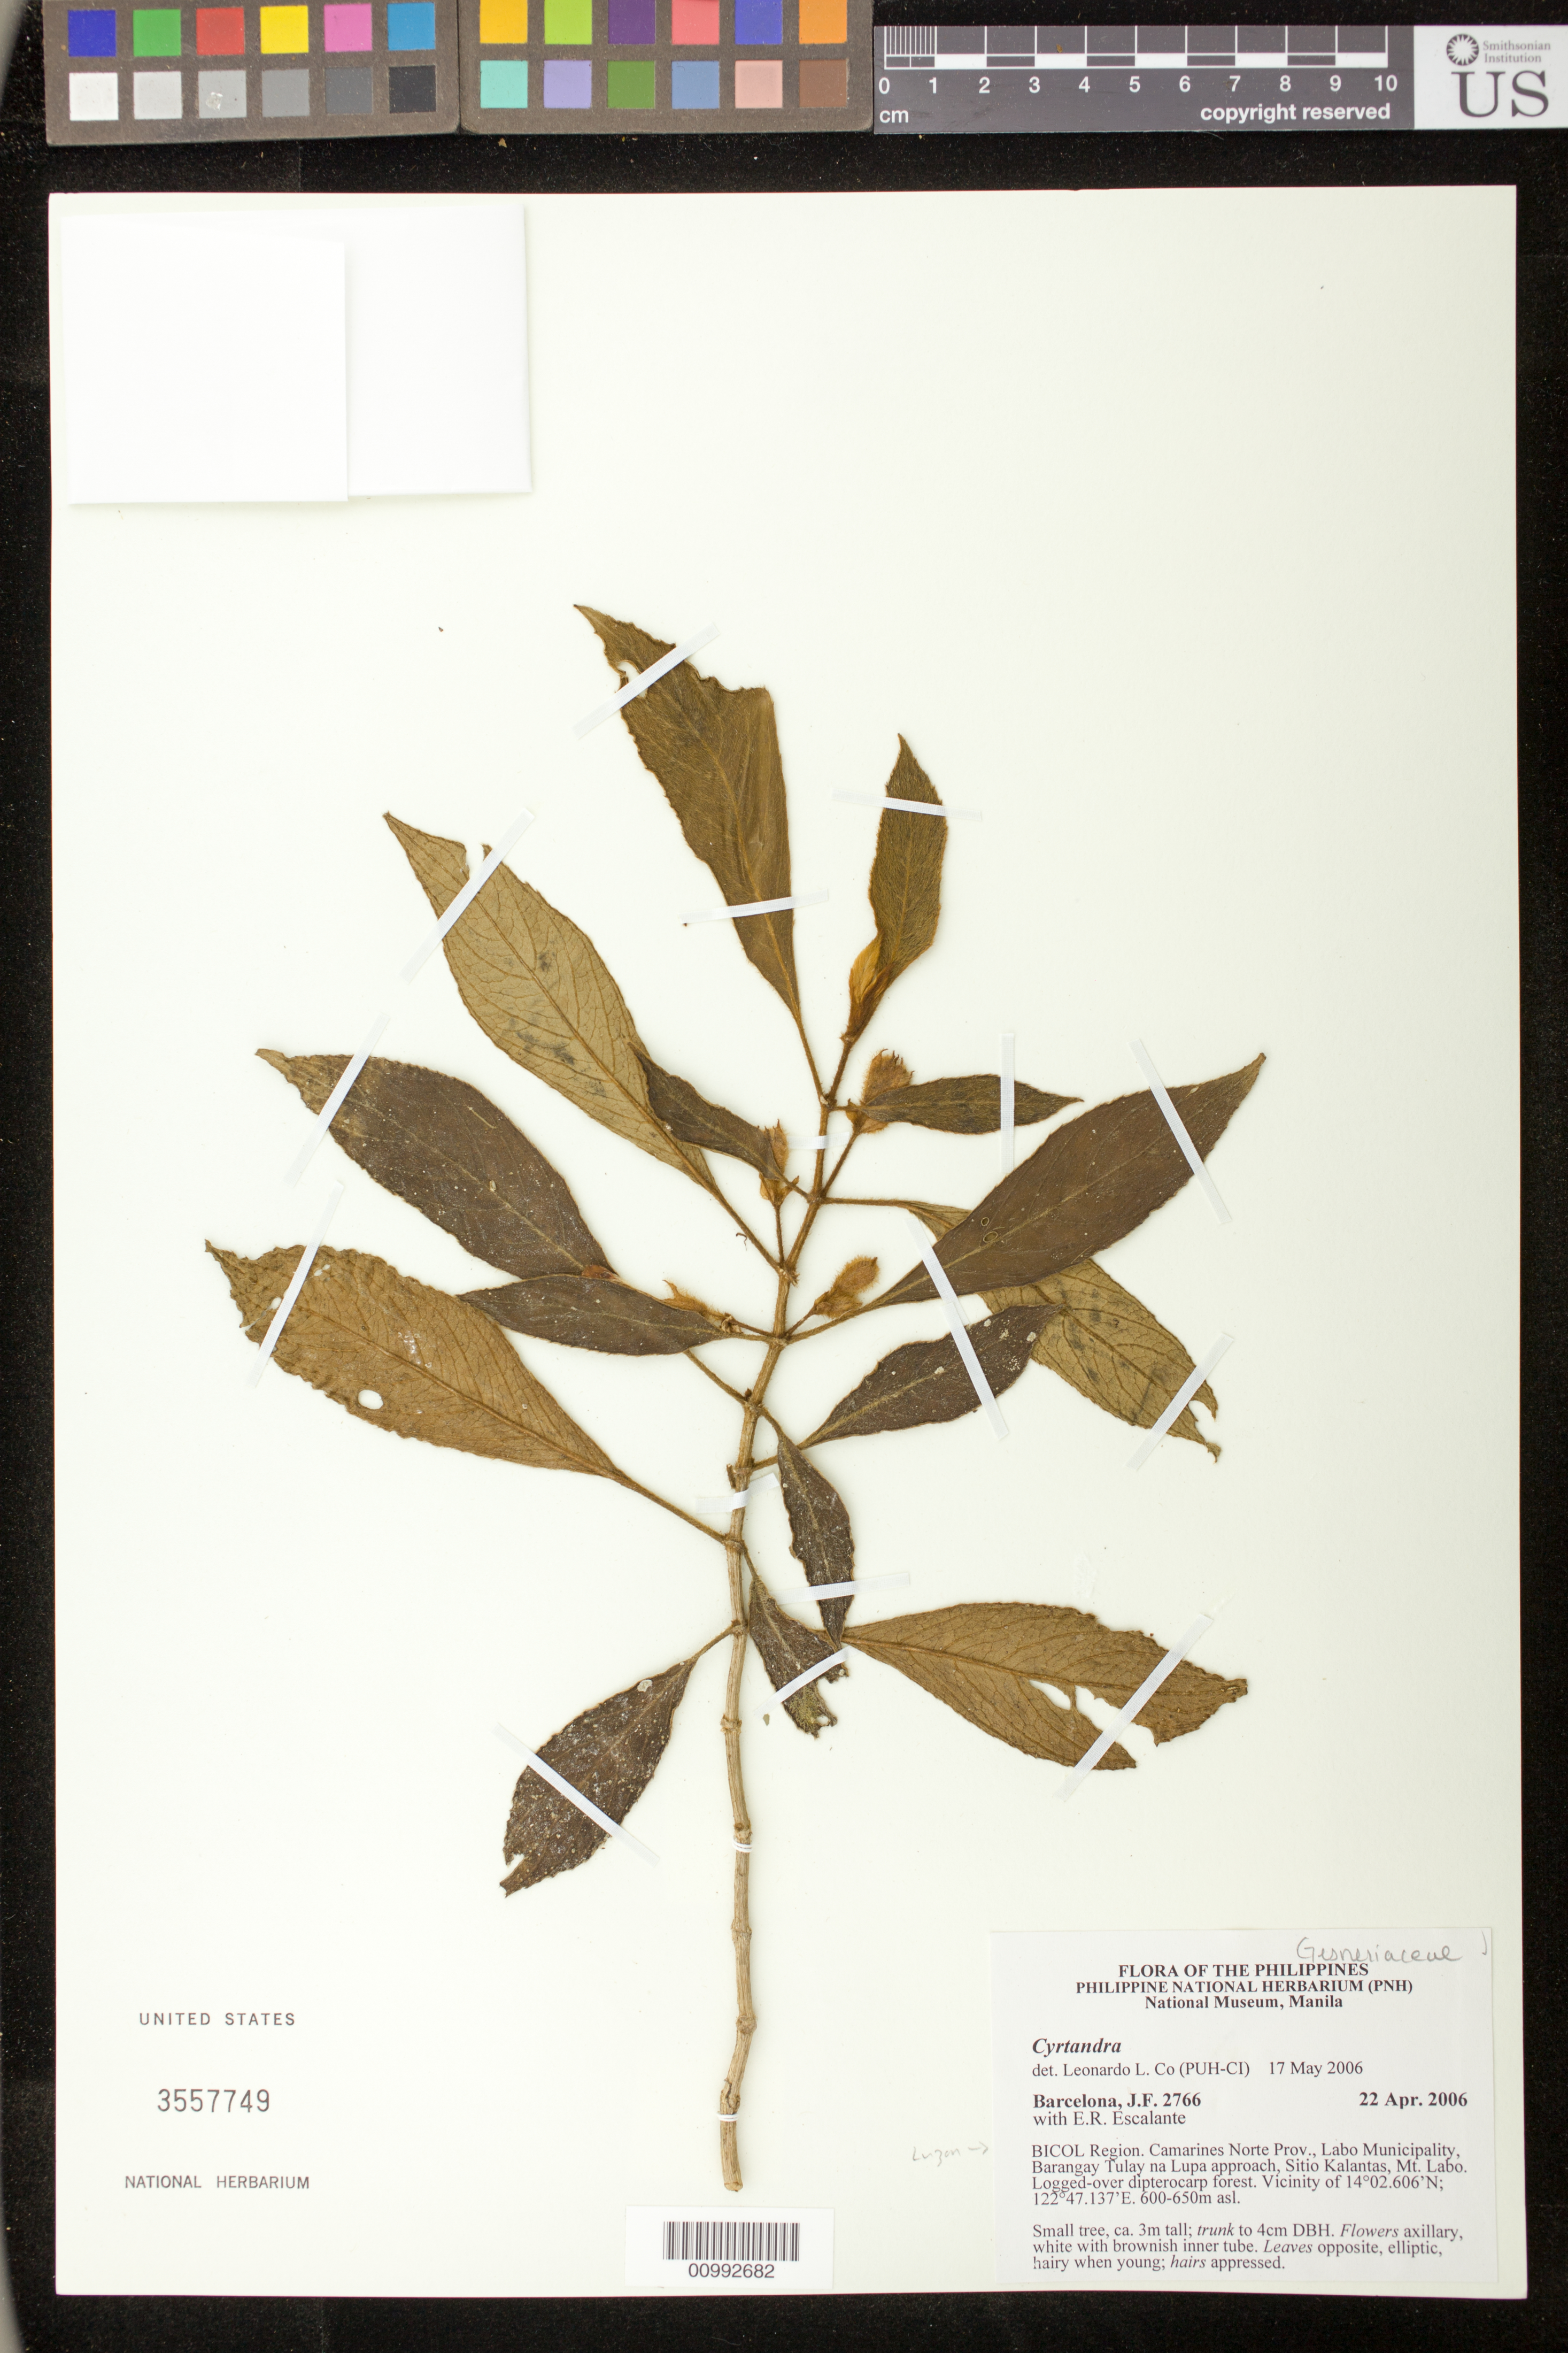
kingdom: Plantae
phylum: Tracheophyta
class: Magnoliopsida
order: Lamiales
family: Gesneriaceae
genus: Cyrtandra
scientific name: Cyrtandra sp.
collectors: J. F. Barcelona & E. Escalante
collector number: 2766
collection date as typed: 22 Apr 2006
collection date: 2006-04-22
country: Philippines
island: Luzon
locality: Bicol Region. Camarines Norte Prov., Labo Municipality, Barangay Tulay na Lupa approach, Sitio Kalantas, Mt. Labo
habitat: Logged-over dipterocarp forest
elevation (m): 600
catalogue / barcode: US 3557749